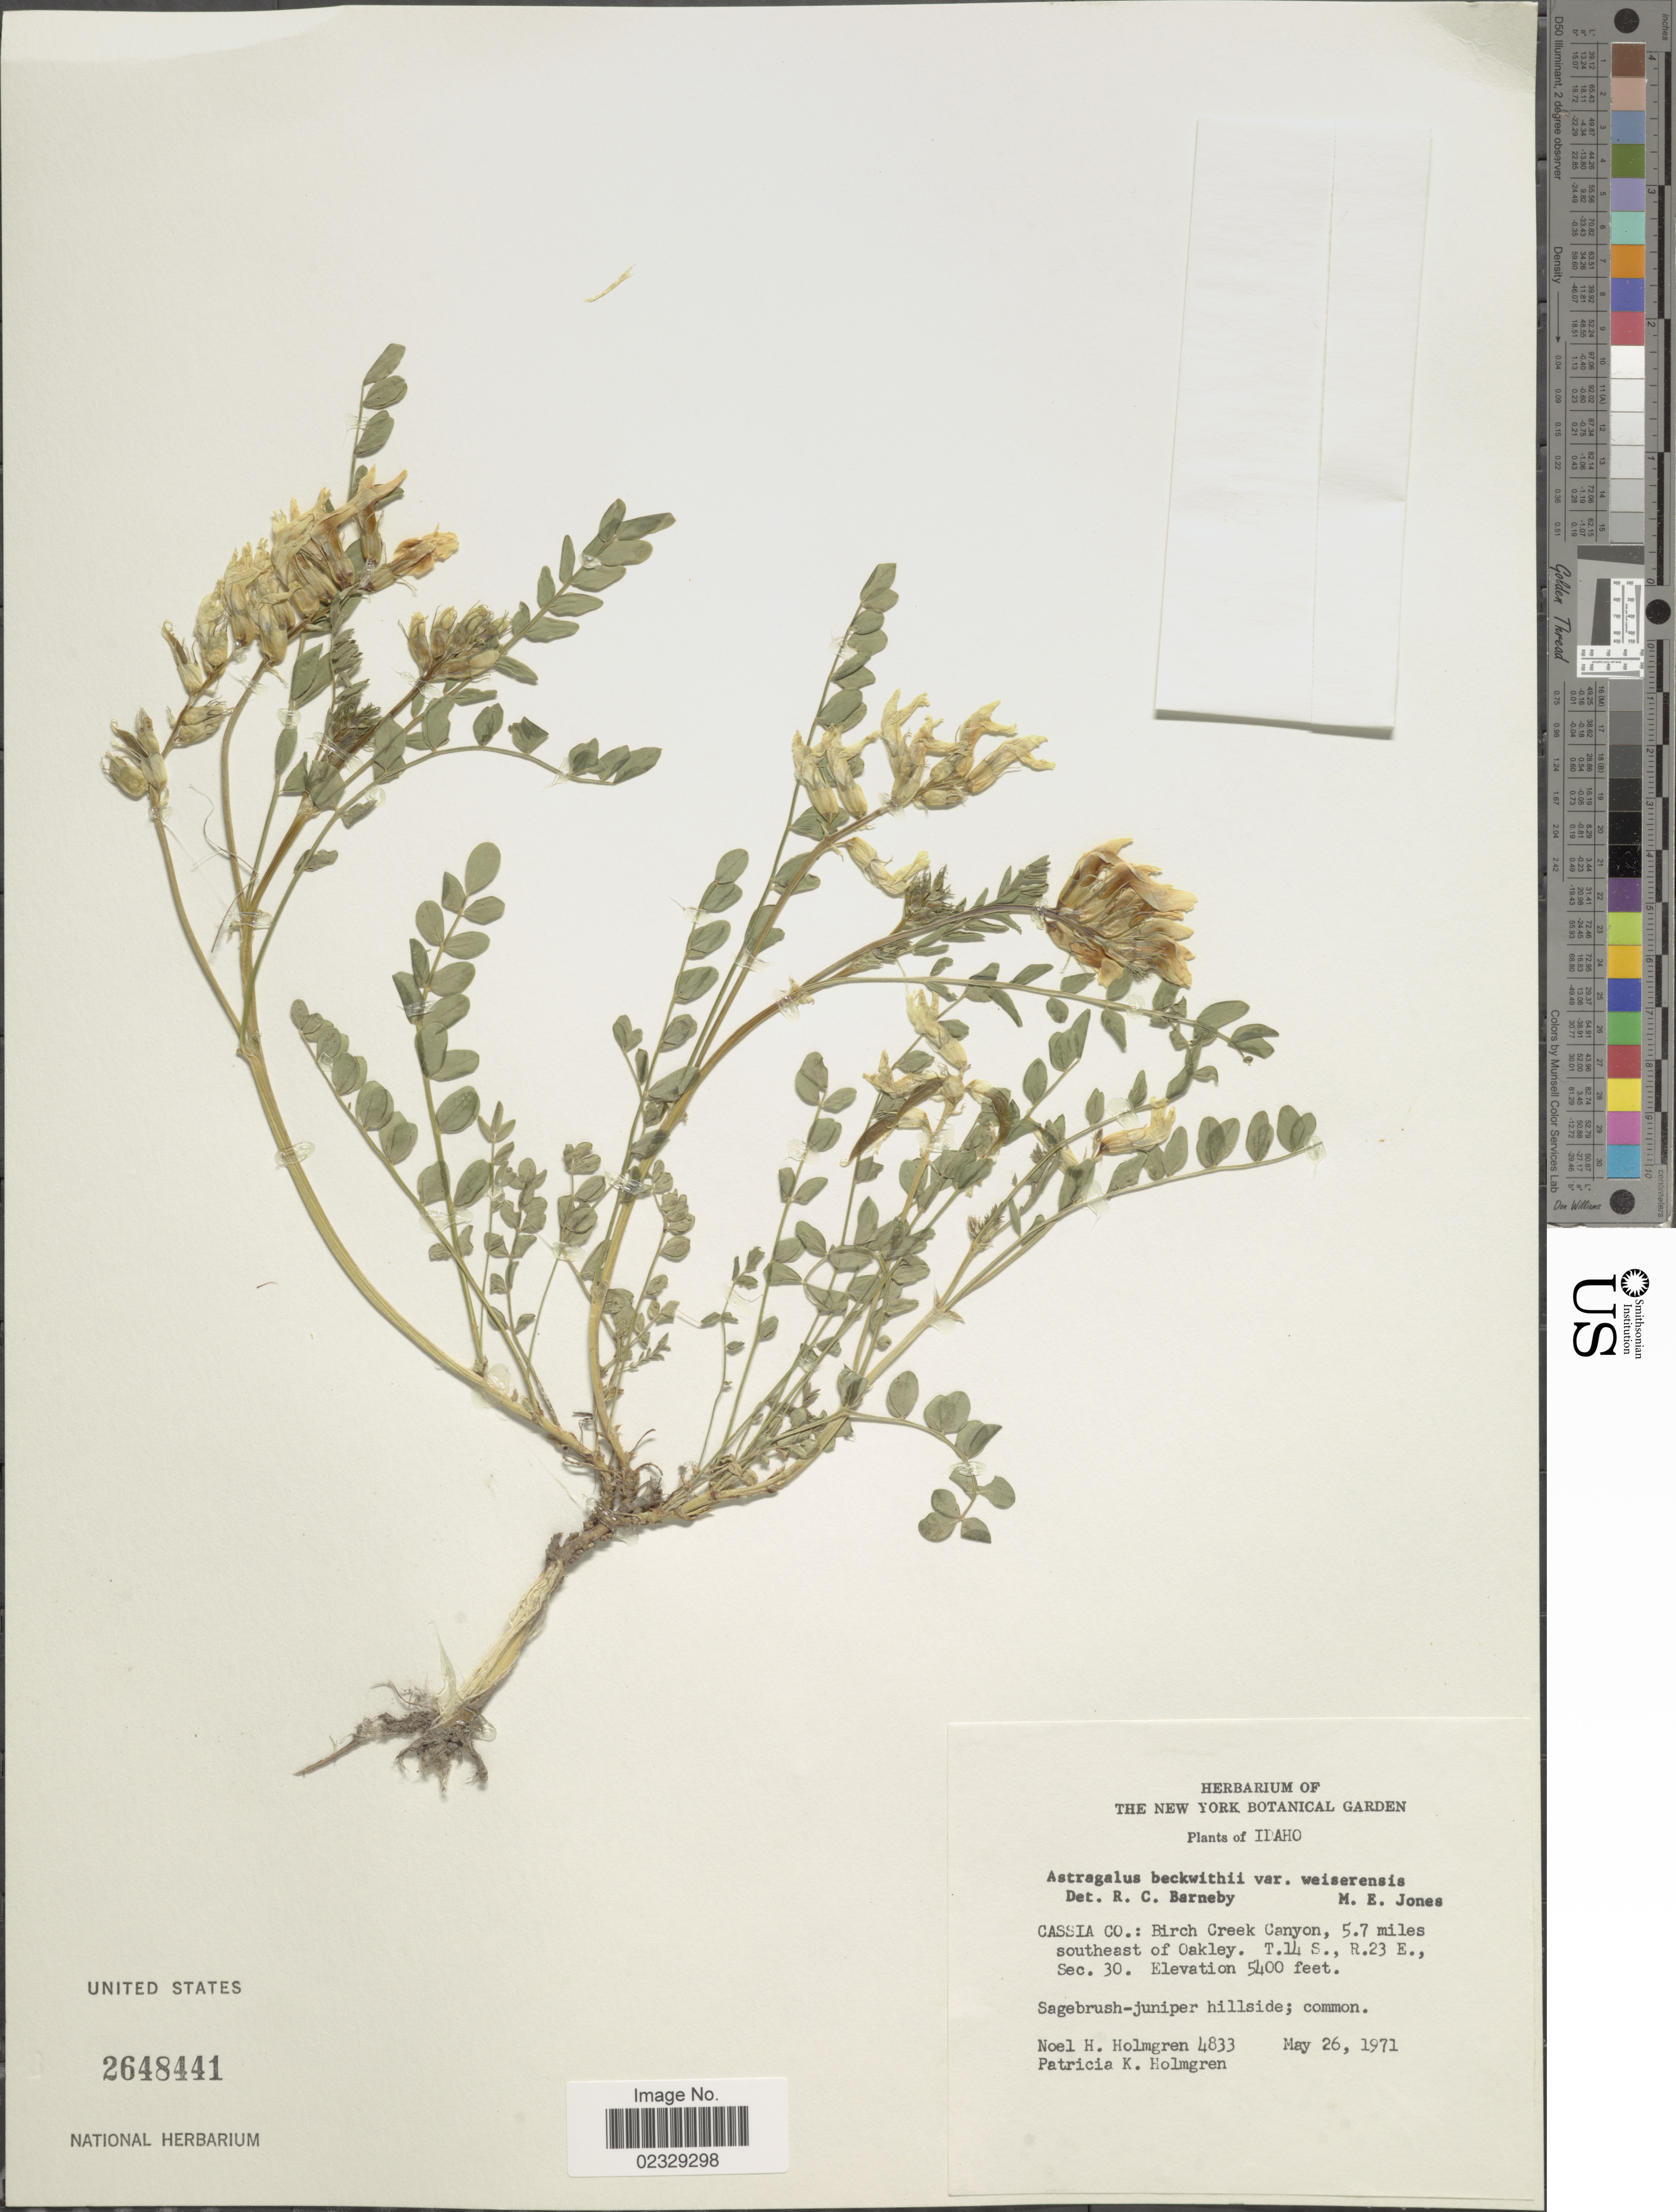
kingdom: Plantae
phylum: Tracheophyta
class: Magnoliopsida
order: Fabales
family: Fabaceae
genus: Astragalus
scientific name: Astragalus beckwithii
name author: Torr. & A. Gray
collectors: N. H. Holmgren & P. K. Holmgren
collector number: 4833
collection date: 1971-05-26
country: United States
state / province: Idaho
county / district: Cassia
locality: Birch Creek Canyon, 5.7 miles southeast of Oakley. T. 14 S., R. 23 E., Sec. 30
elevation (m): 1646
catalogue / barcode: US 2648441